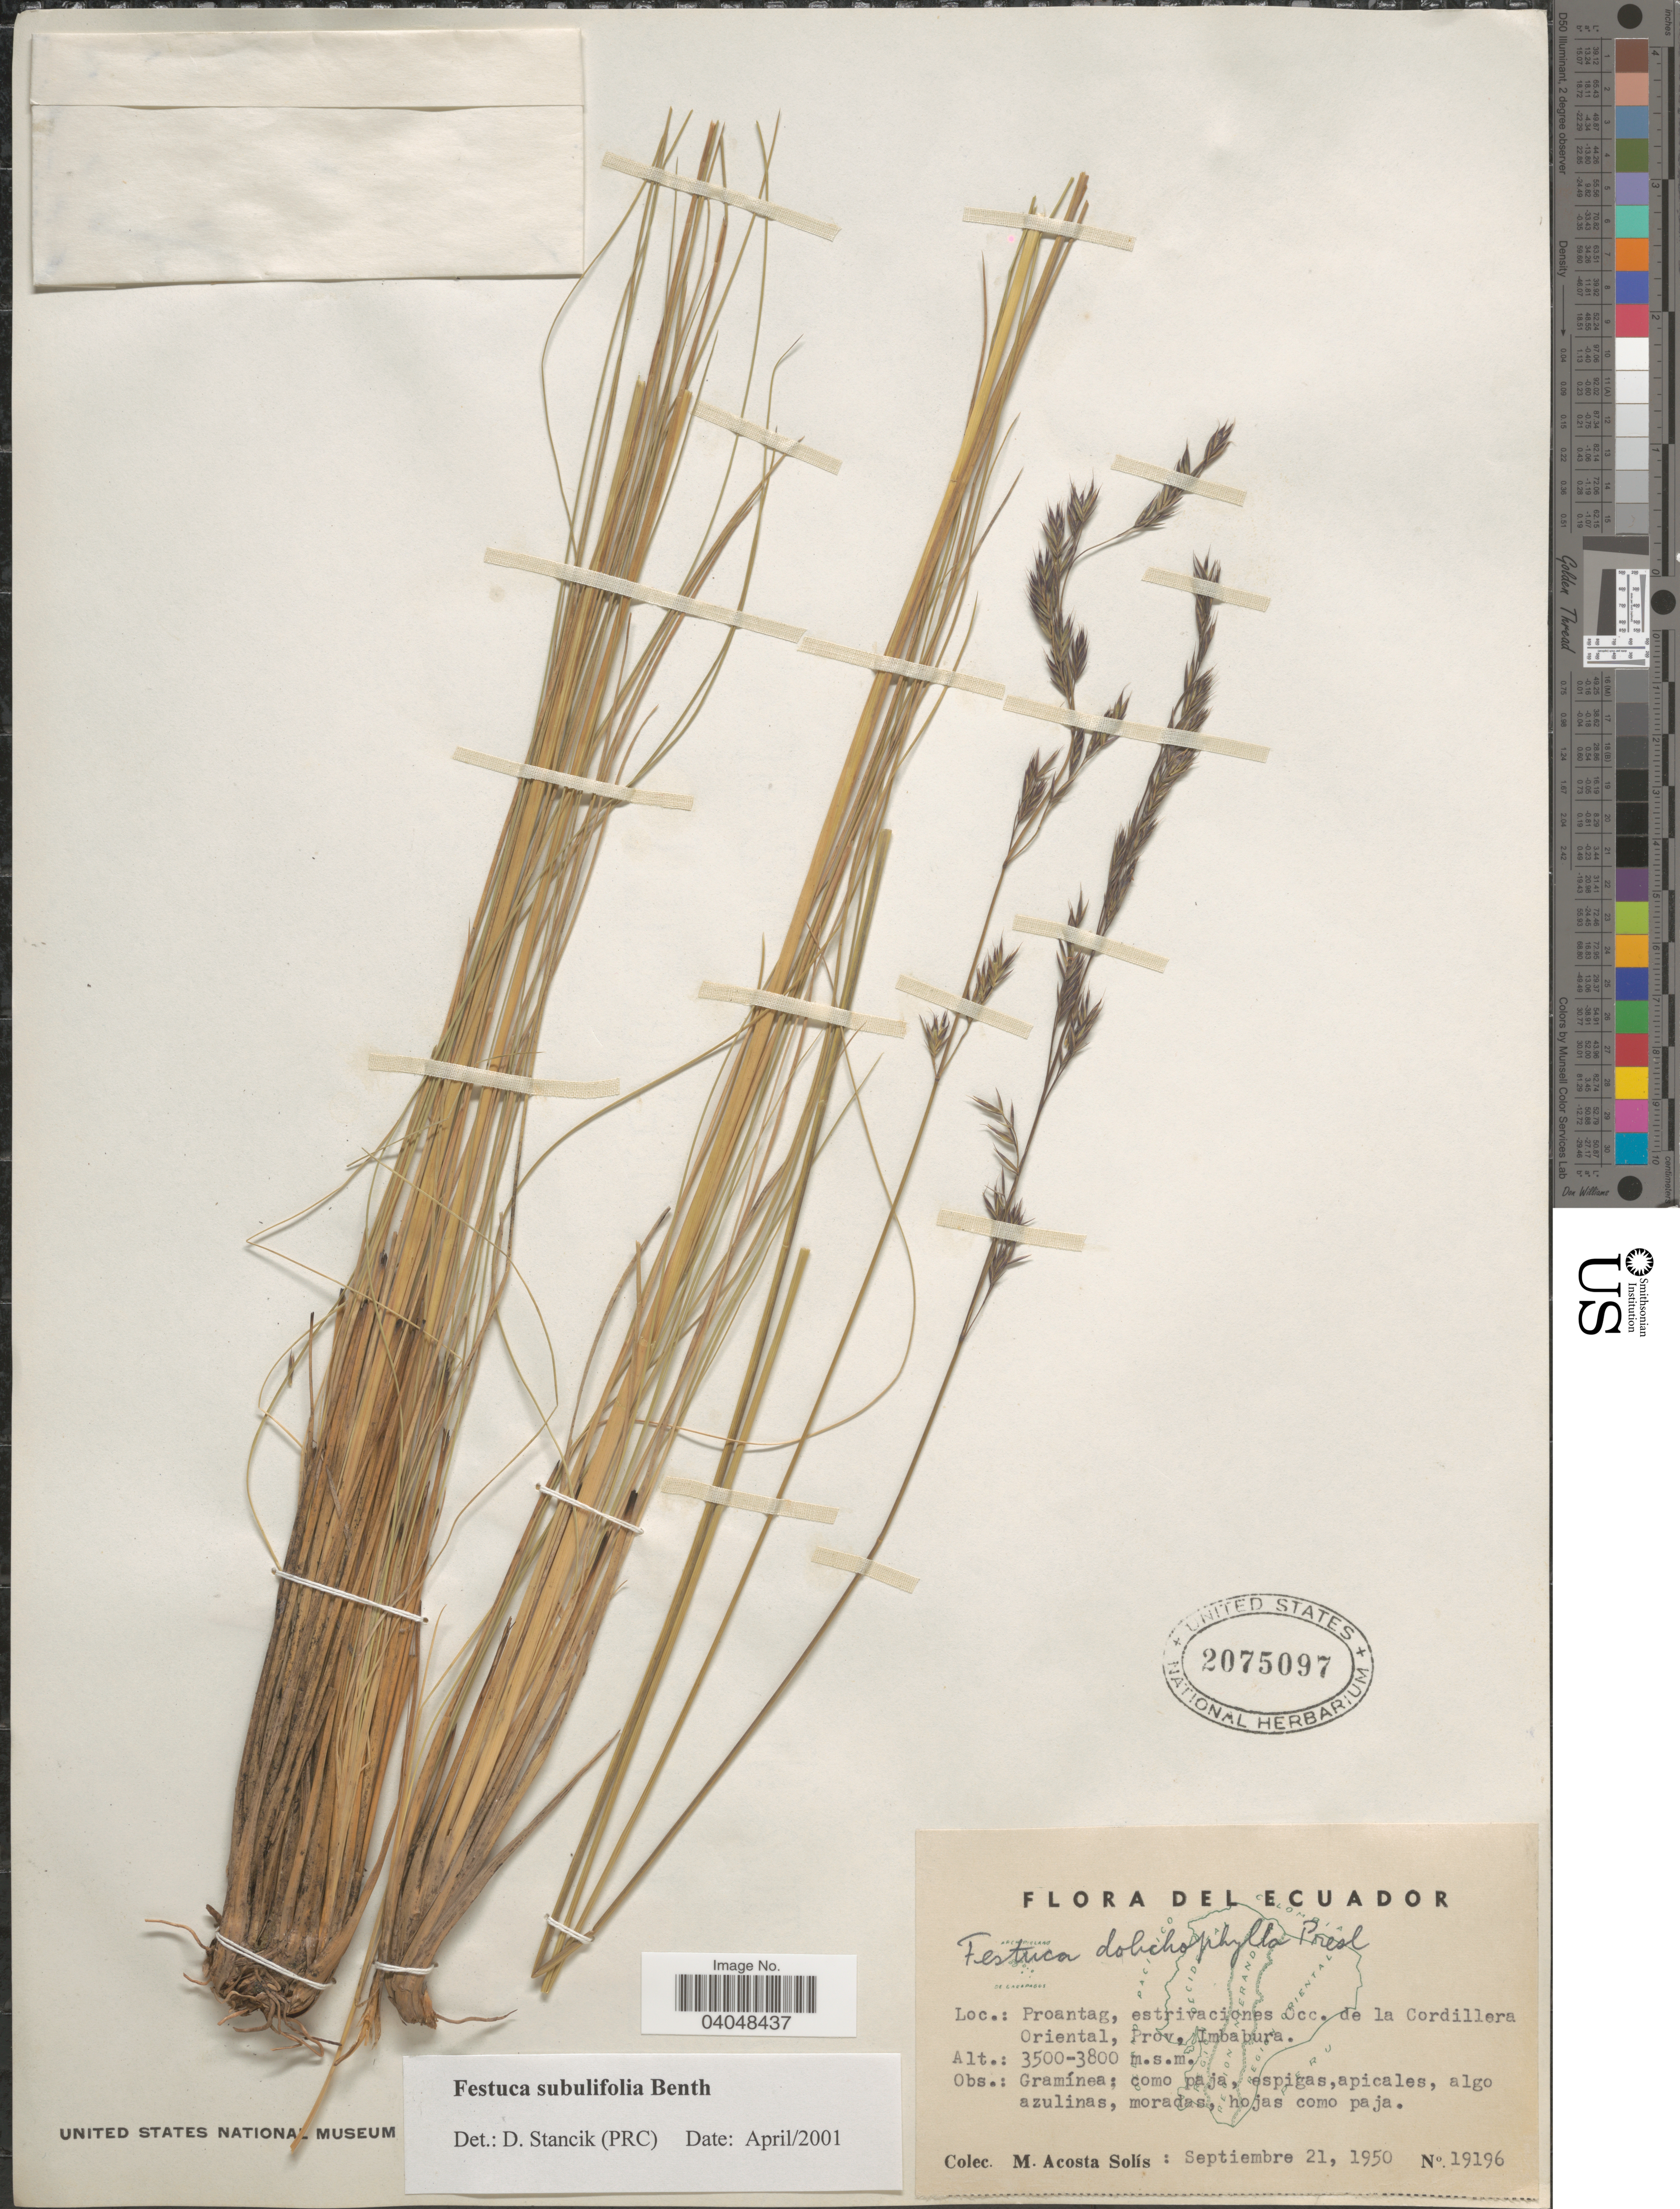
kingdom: Plantae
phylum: Tracheophyta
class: Liliopsida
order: Poales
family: Poaceae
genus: Festuca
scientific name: Festuca subulifolia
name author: Benth.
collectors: M. Acosta Solis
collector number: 19196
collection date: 1950-09-21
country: Ecuador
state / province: Imbabura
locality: Proantag, estrivaciones Occ. de la Cordillera Oriental.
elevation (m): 3500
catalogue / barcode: US 2075097